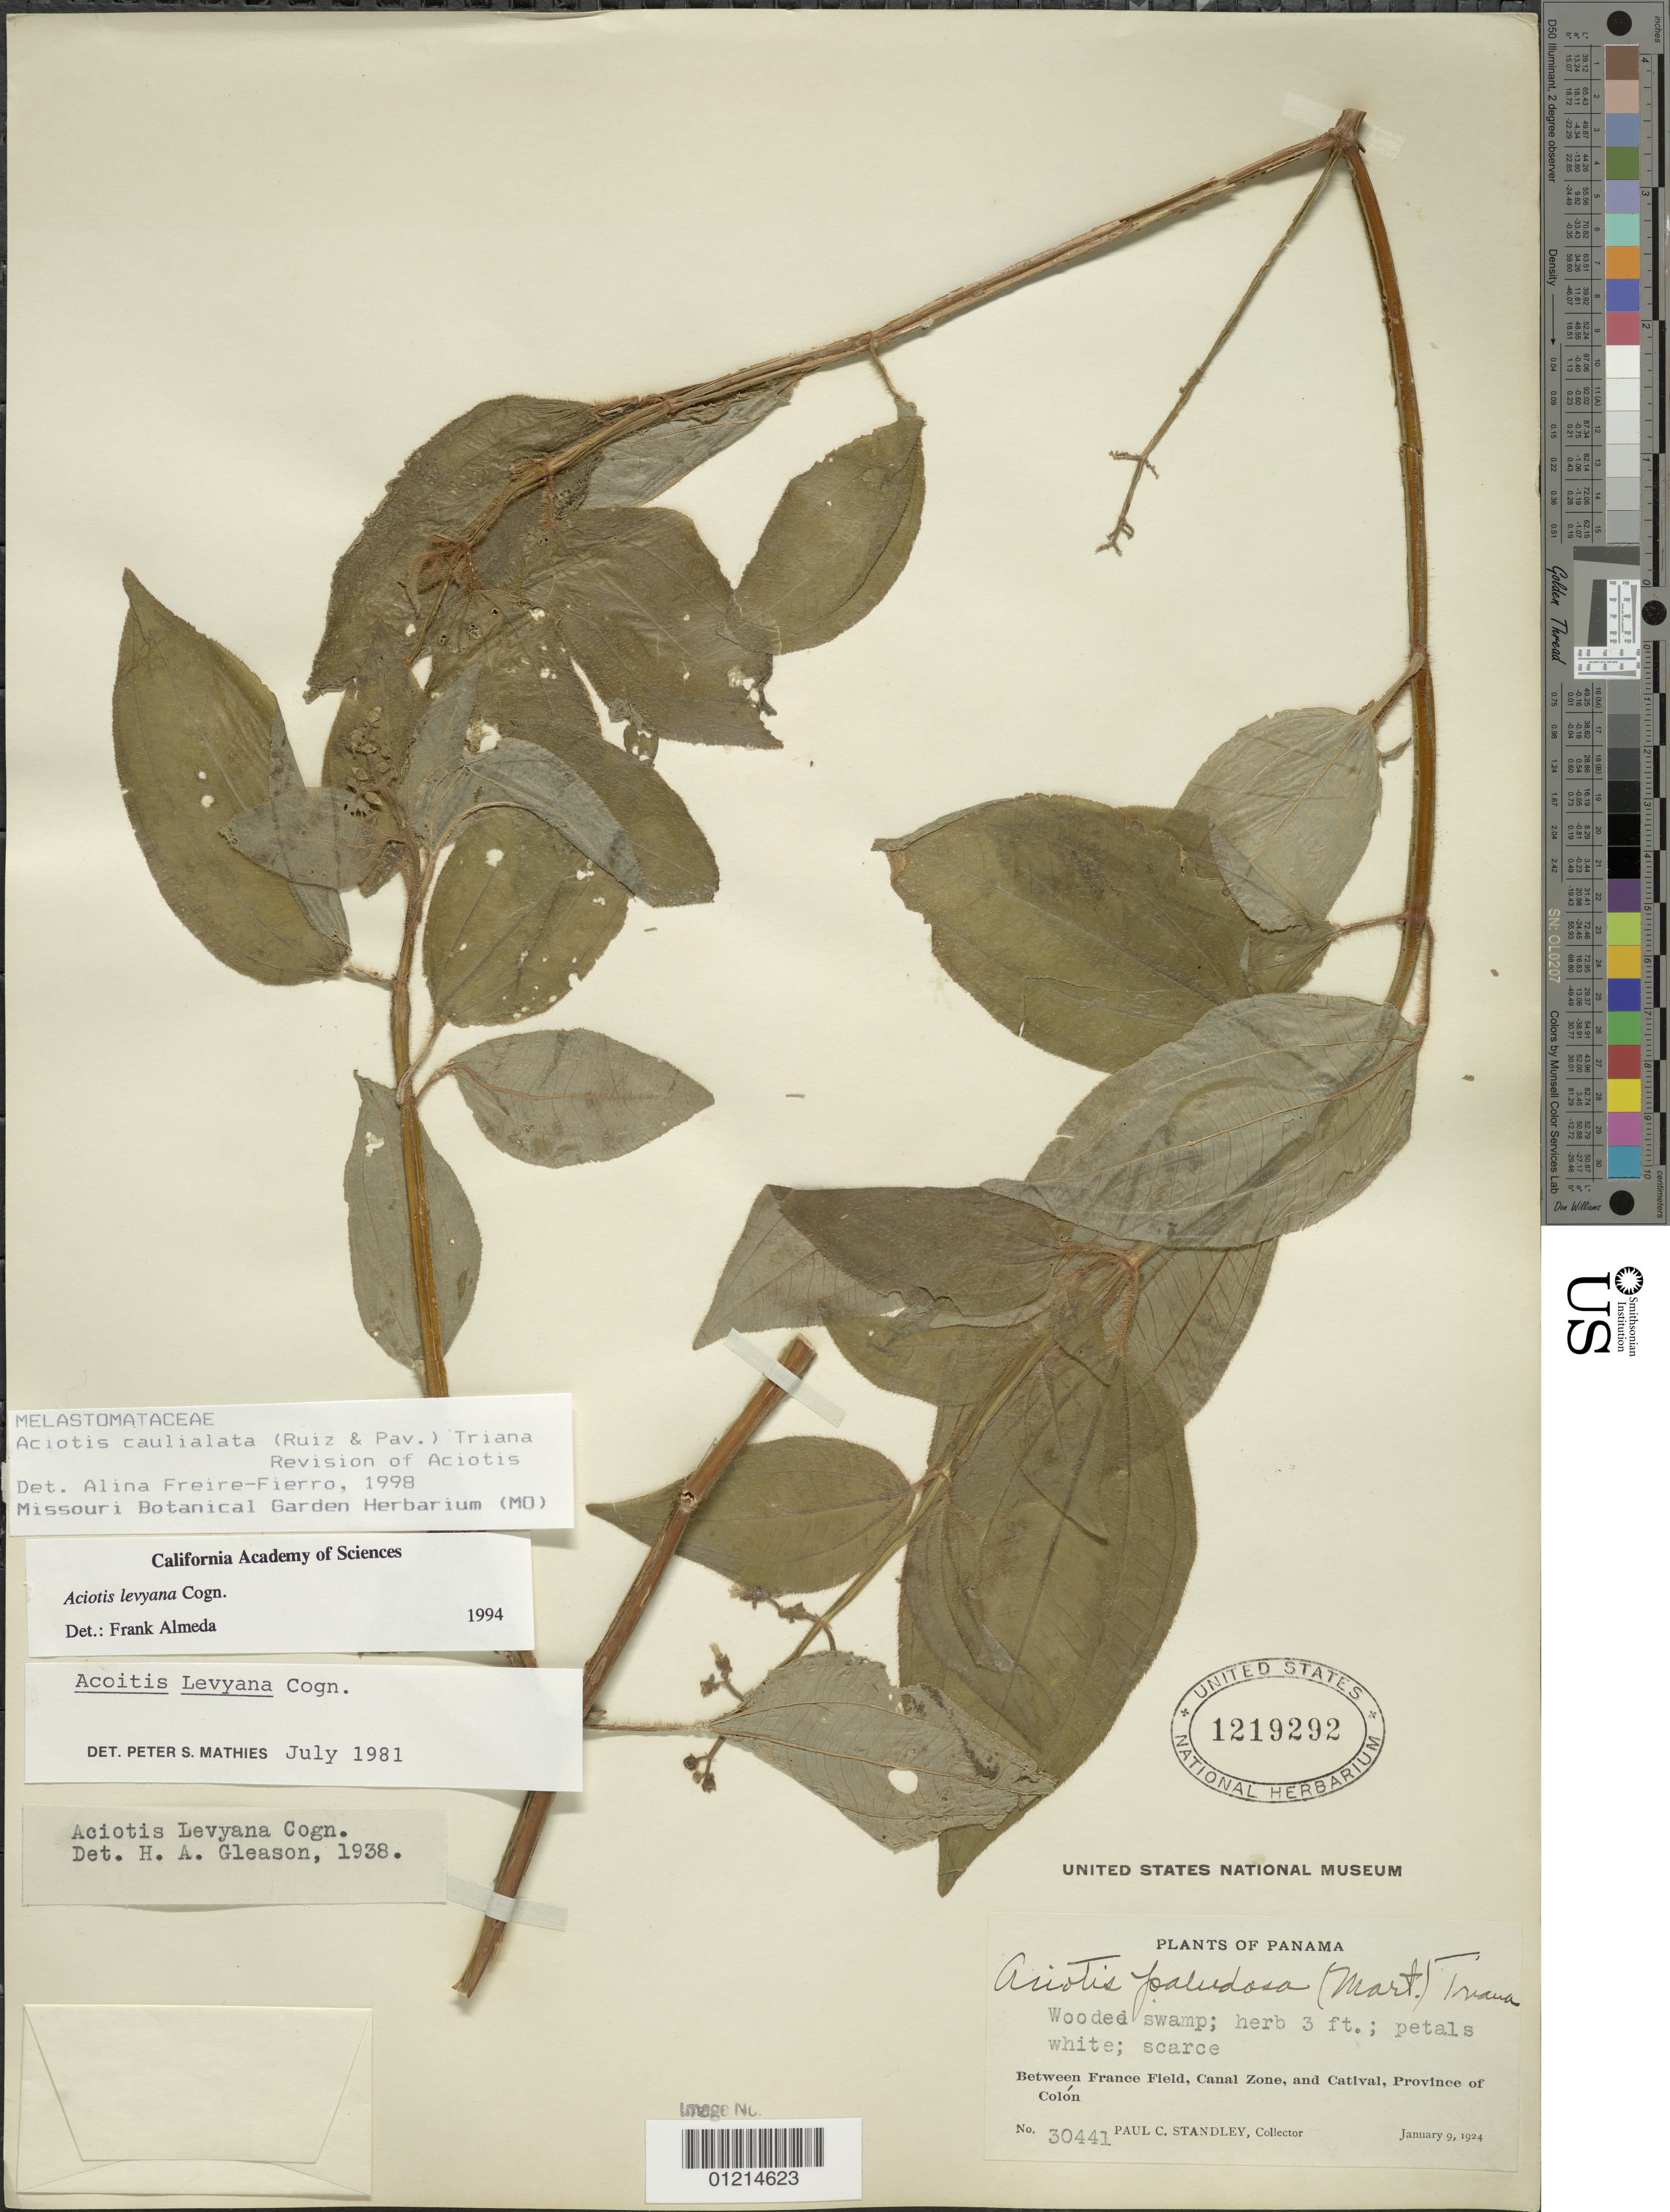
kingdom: Plantae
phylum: Tracheophyta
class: Magnoliopsida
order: Myrtales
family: Melastomataceae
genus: Aciotis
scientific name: Aciotis rubricaulis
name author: (Mart. ex DC.) Triana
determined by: Nunes da Silva, Diego, (RB), Jardim Botanico do Rio de Janeiro - Herbario (BRAZIL)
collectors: P. C. Standley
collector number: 30441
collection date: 1924-01-09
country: Panama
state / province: Colón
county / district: Canal Zone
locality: Between France Field, Catival.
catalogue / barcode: US 1219292